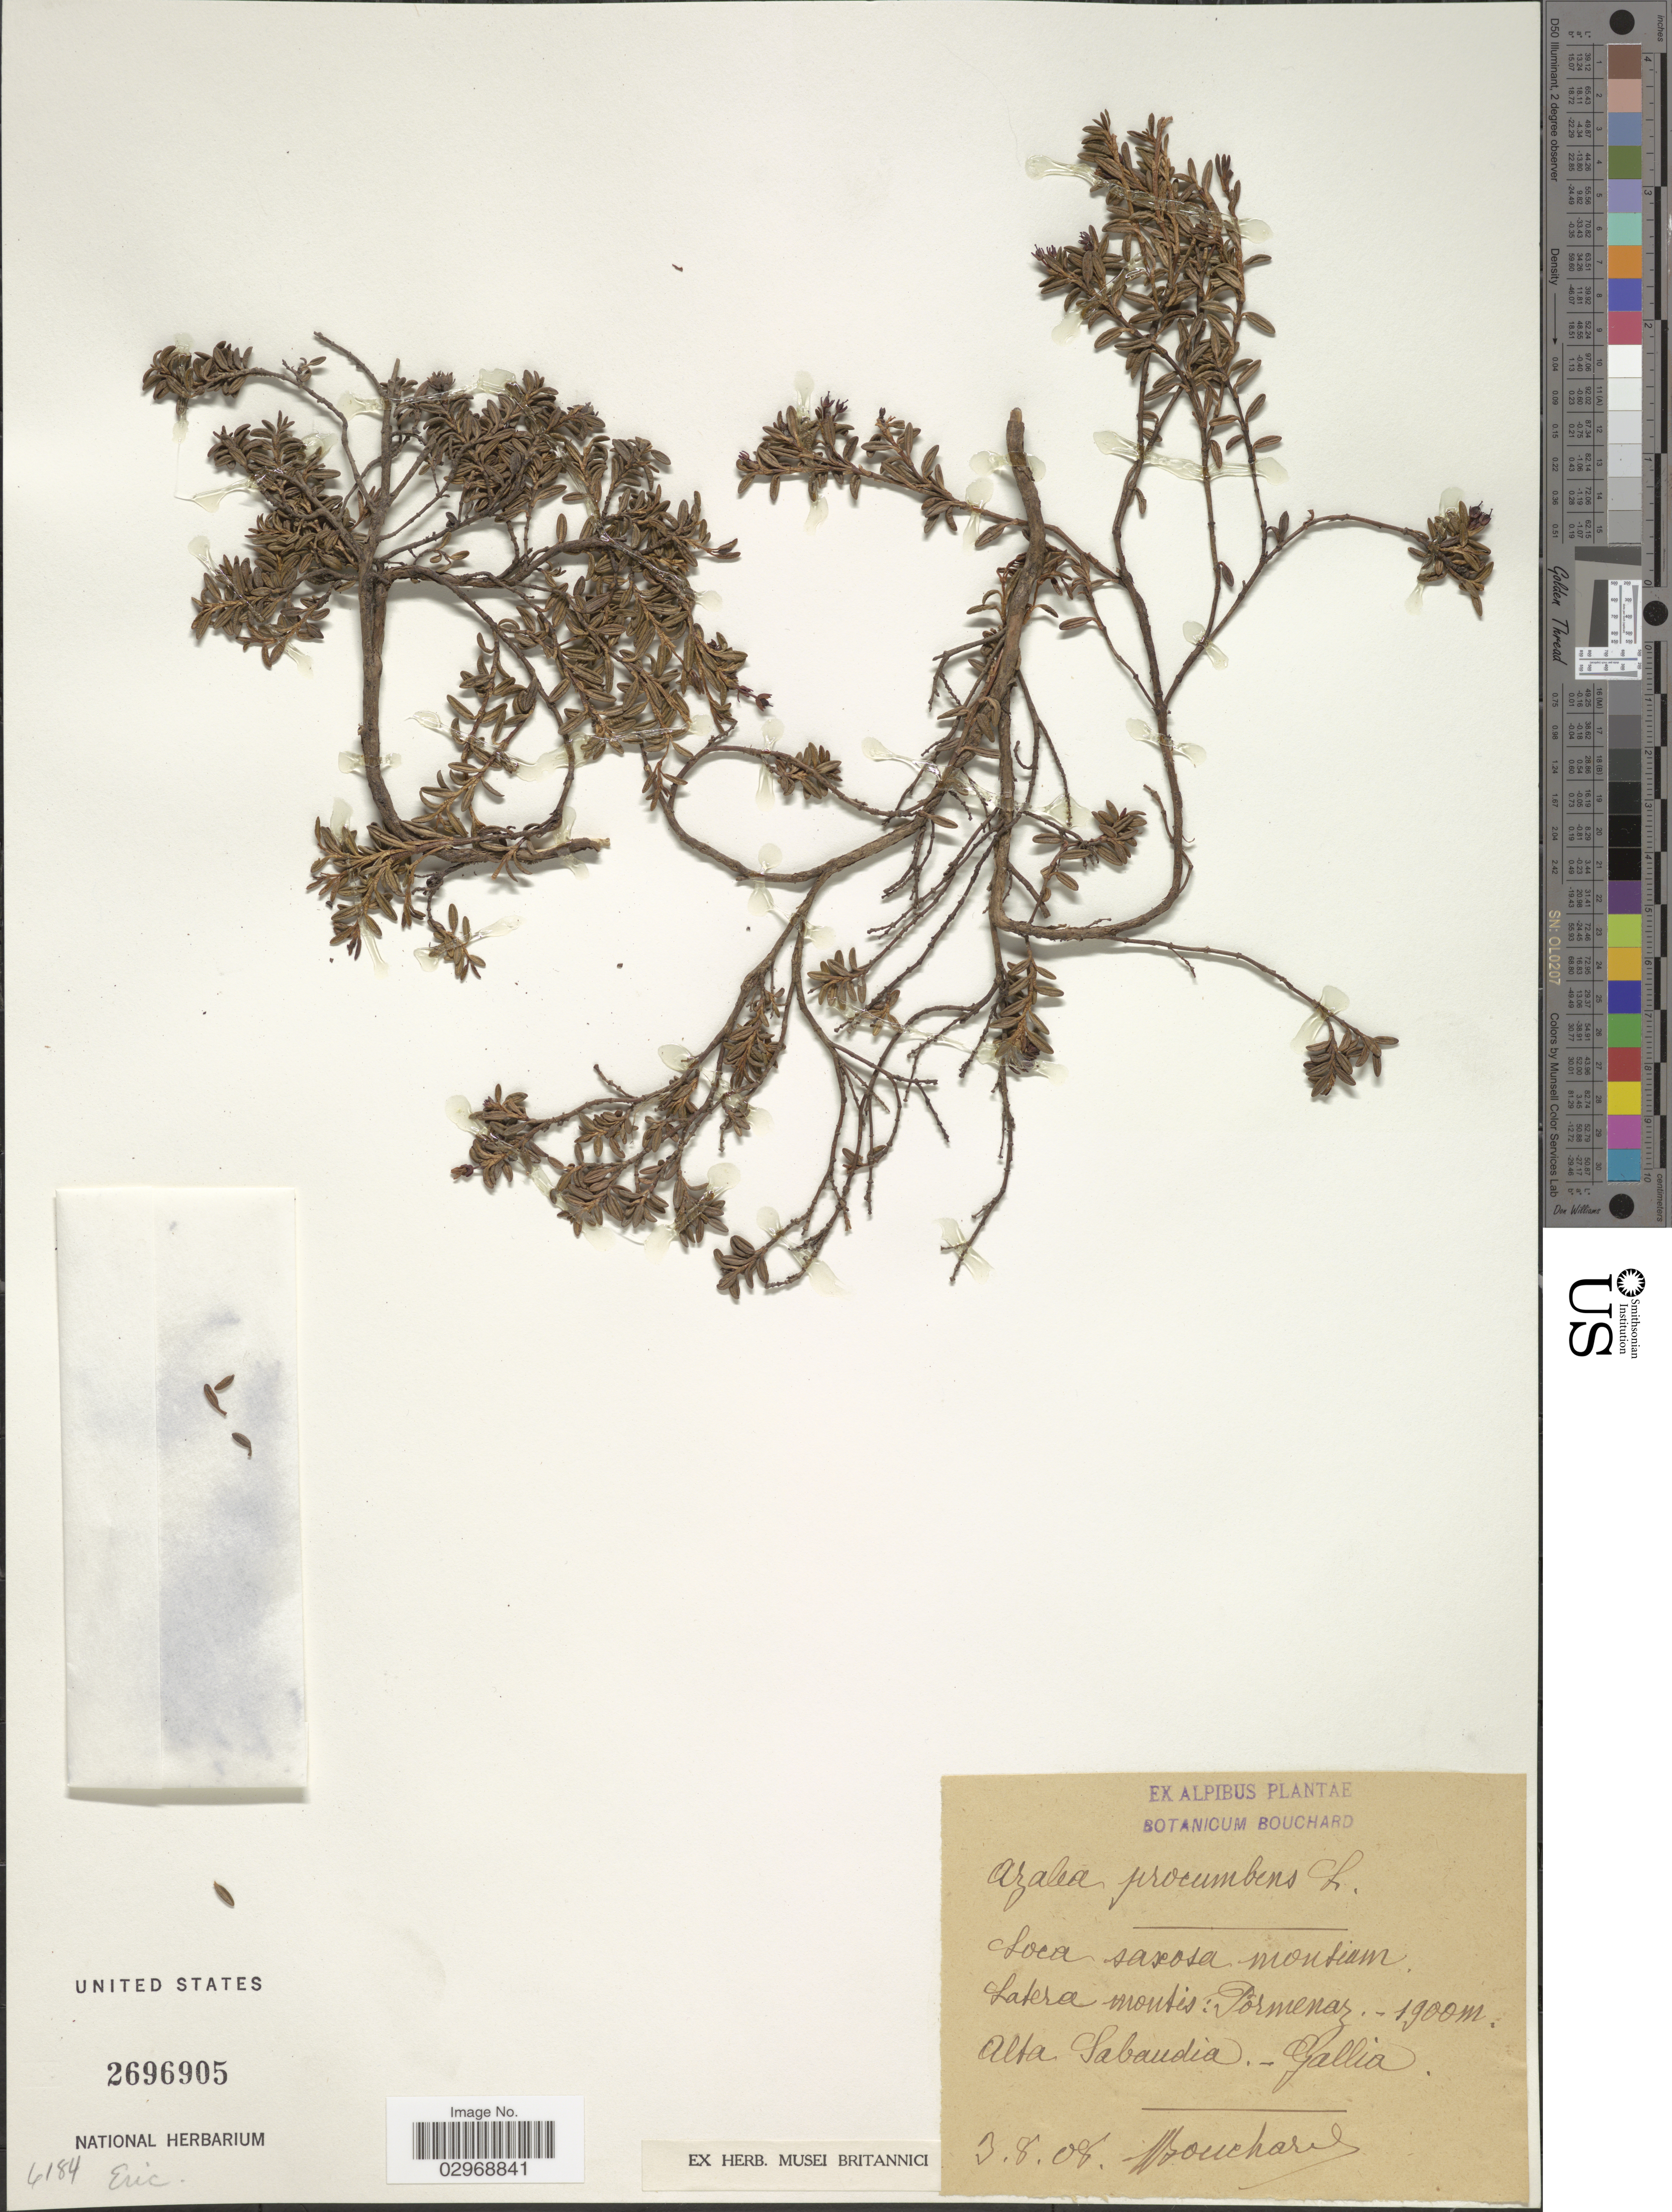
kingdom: Plantae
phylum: Tracheophyta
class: Magnoliopsida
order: Ericales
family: Ericaceae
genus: Rhododendron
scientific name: Rhododendron procumbens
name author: E.H.L. Krause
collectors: -. Bouchard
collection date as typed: Transcribed d/m/y: 3/8/8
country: France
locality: Latera montis: Pormenas, Alta Sabandia - Gallia.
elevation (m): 1900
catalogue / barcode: US 2696905